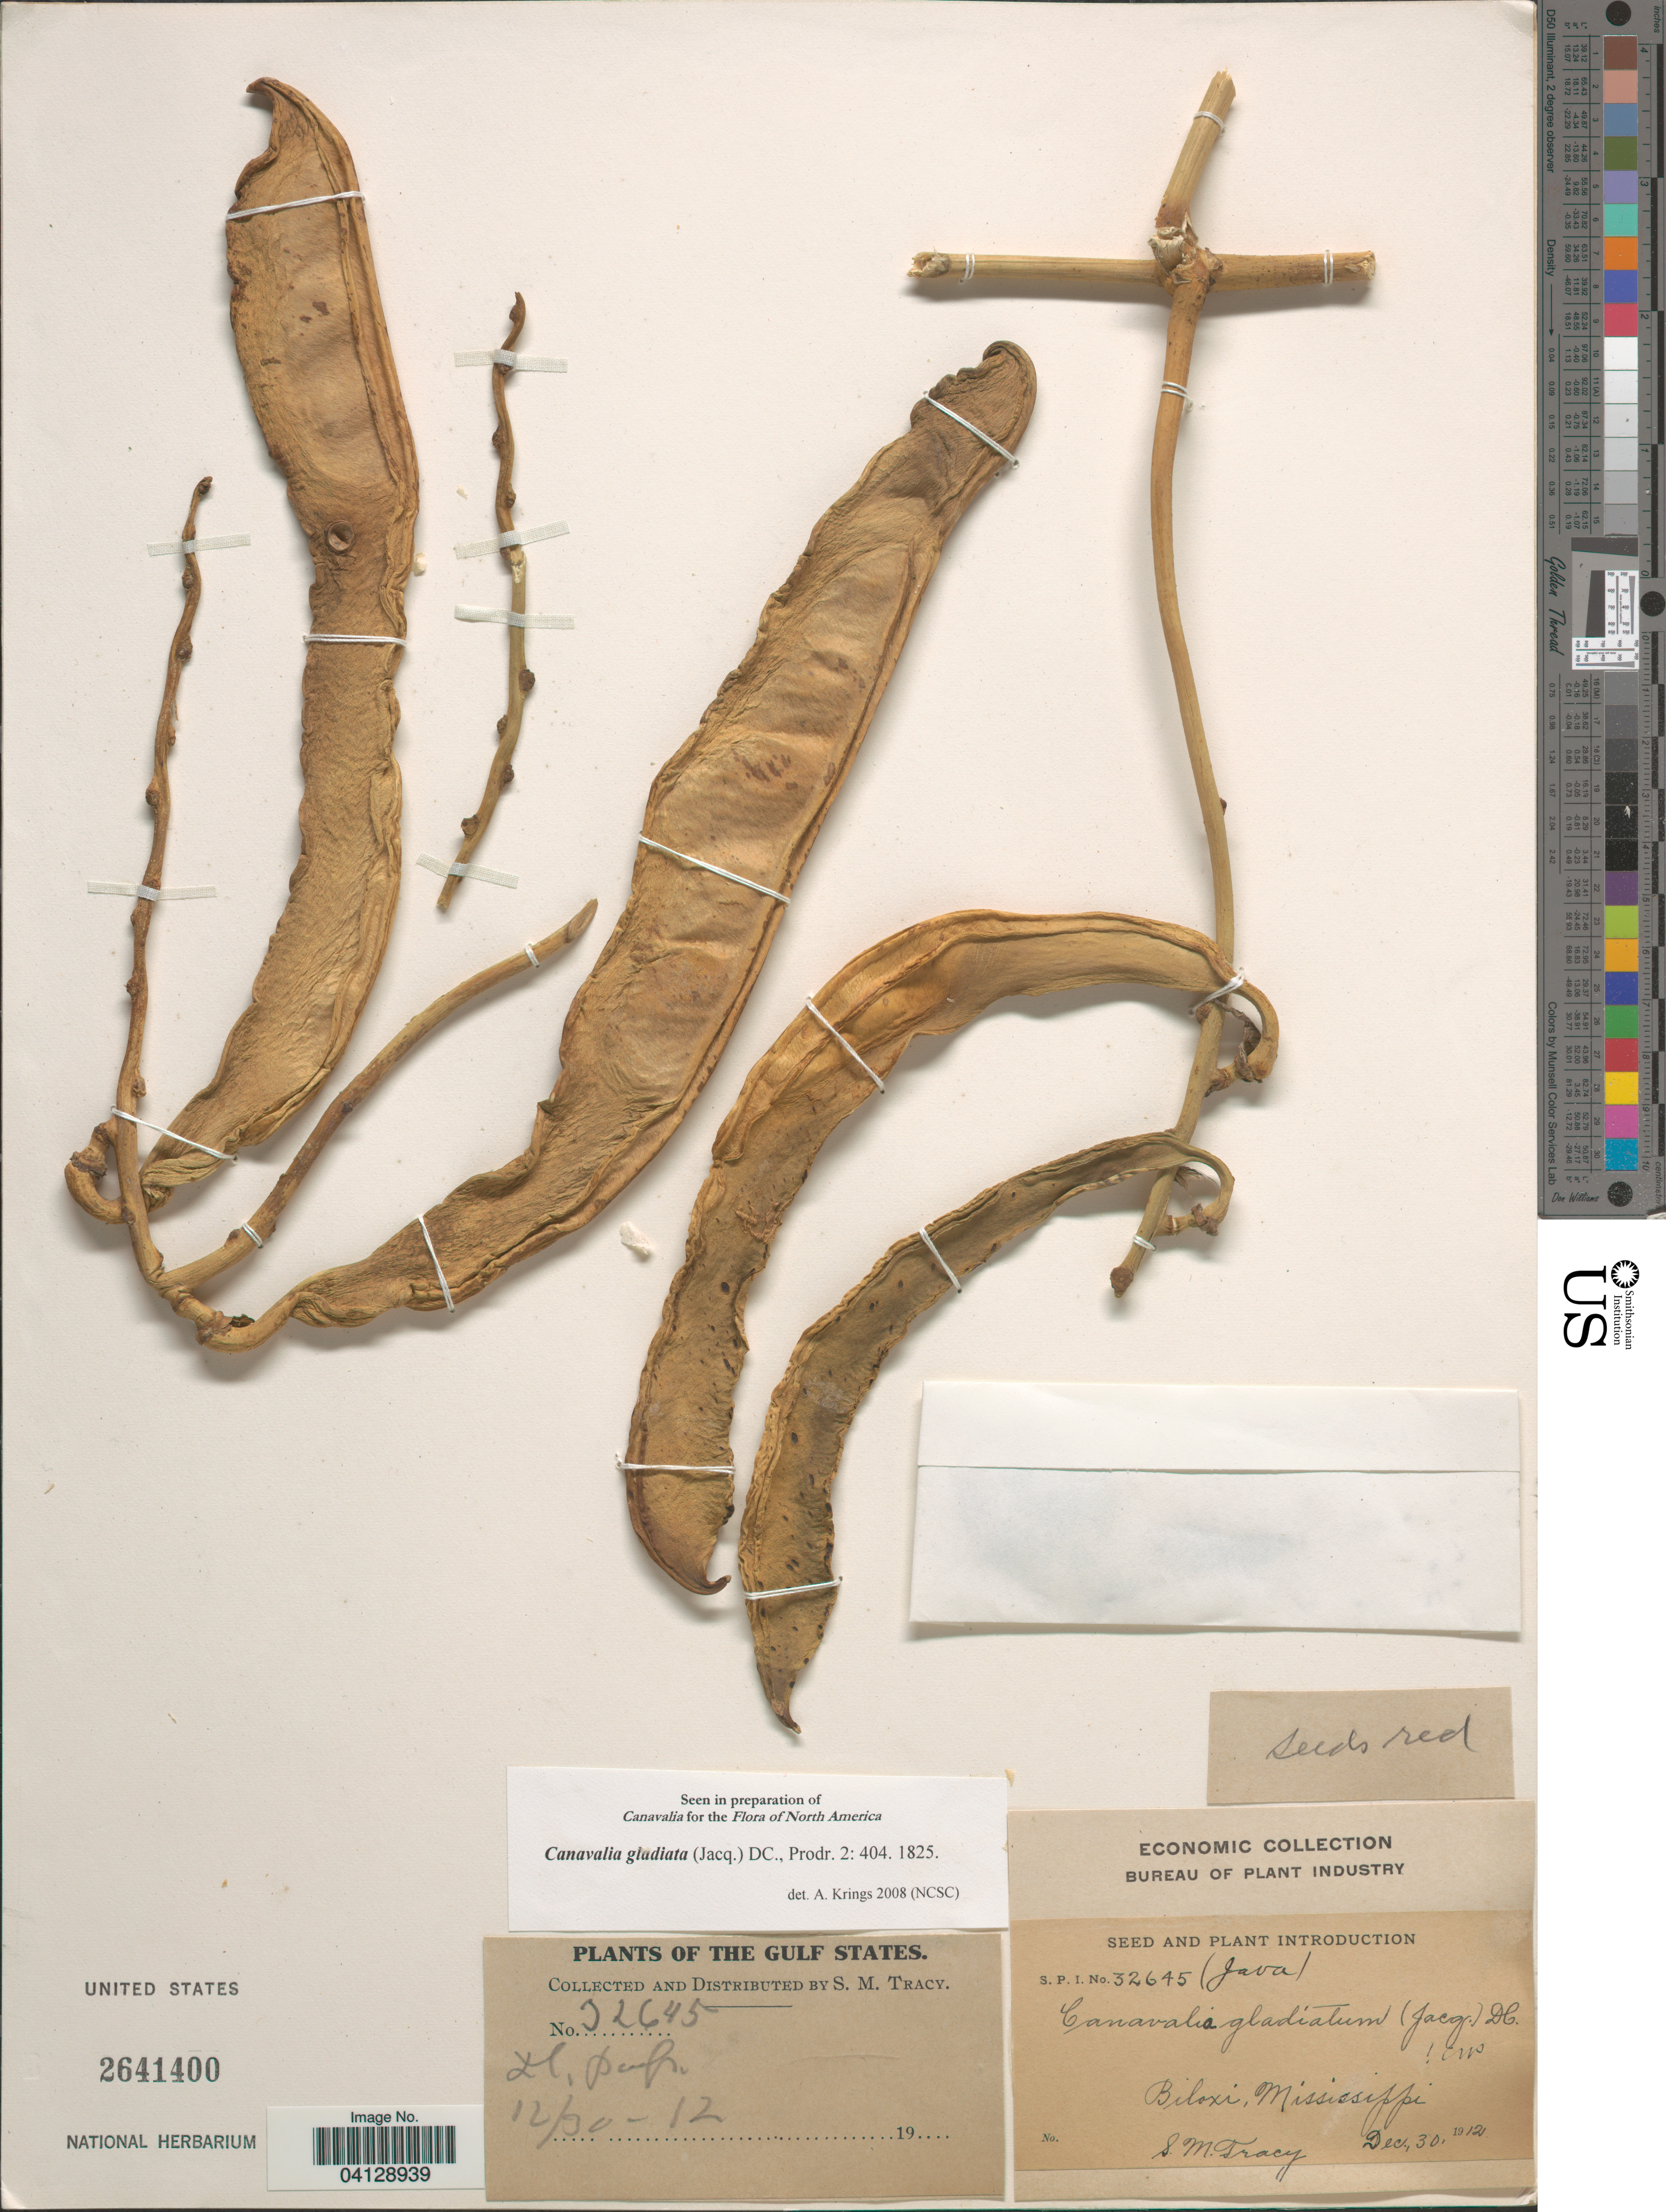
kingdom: Plantae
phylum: Tracheophyta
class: Magnoliopsida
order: Fabales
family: Fabaceae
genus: Canavalia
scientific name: Canavalia gladiata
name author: (Jacq.) DC.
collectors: S. M. Tracy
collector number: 32645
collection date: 1912-12-30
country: United States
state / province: Mississippi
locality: Biloxi.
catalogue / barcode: US 2641400